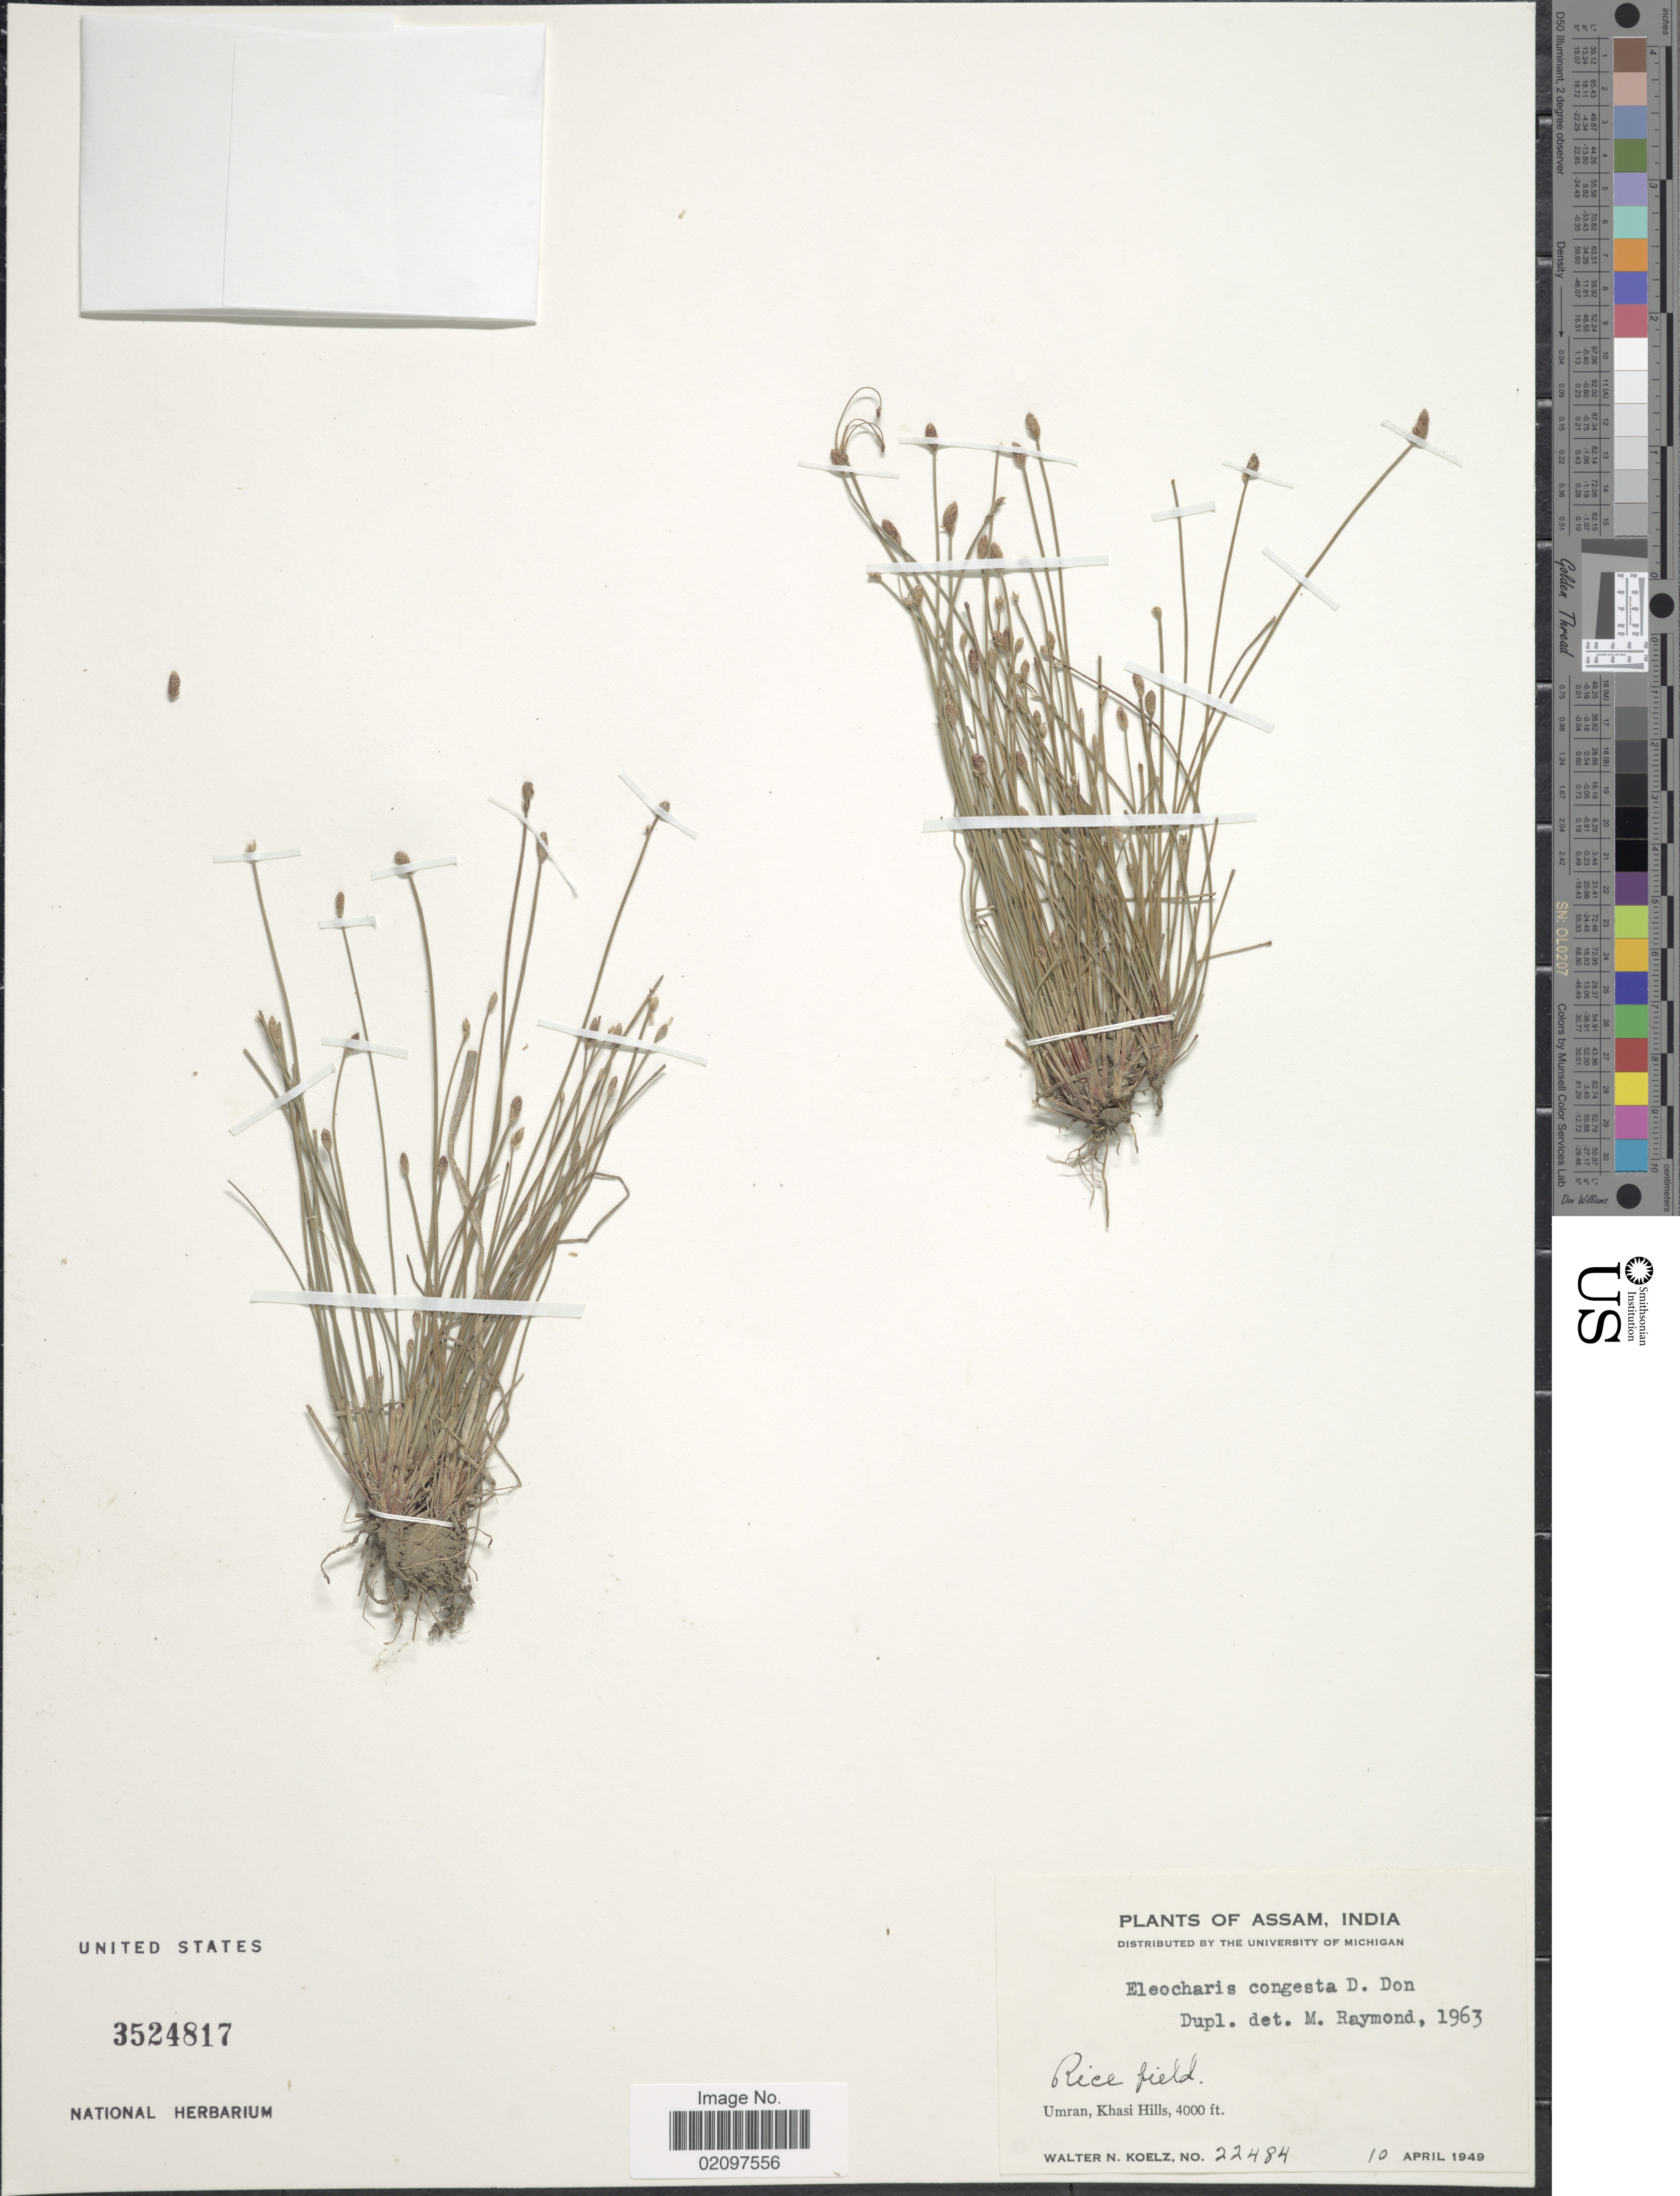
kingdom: Plantae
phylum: Tracheophyta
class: Liliopsida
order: Poales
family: Cyperaceae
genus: Eleocharis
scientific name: Eleocharis congesta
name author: D. Don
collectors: W. N. Koelz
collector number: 22484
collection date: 1949-04-10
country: India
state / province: Meghalaya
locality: Rice field, Umran, Khasi Hills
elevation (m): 1219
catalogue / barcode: US 3524817